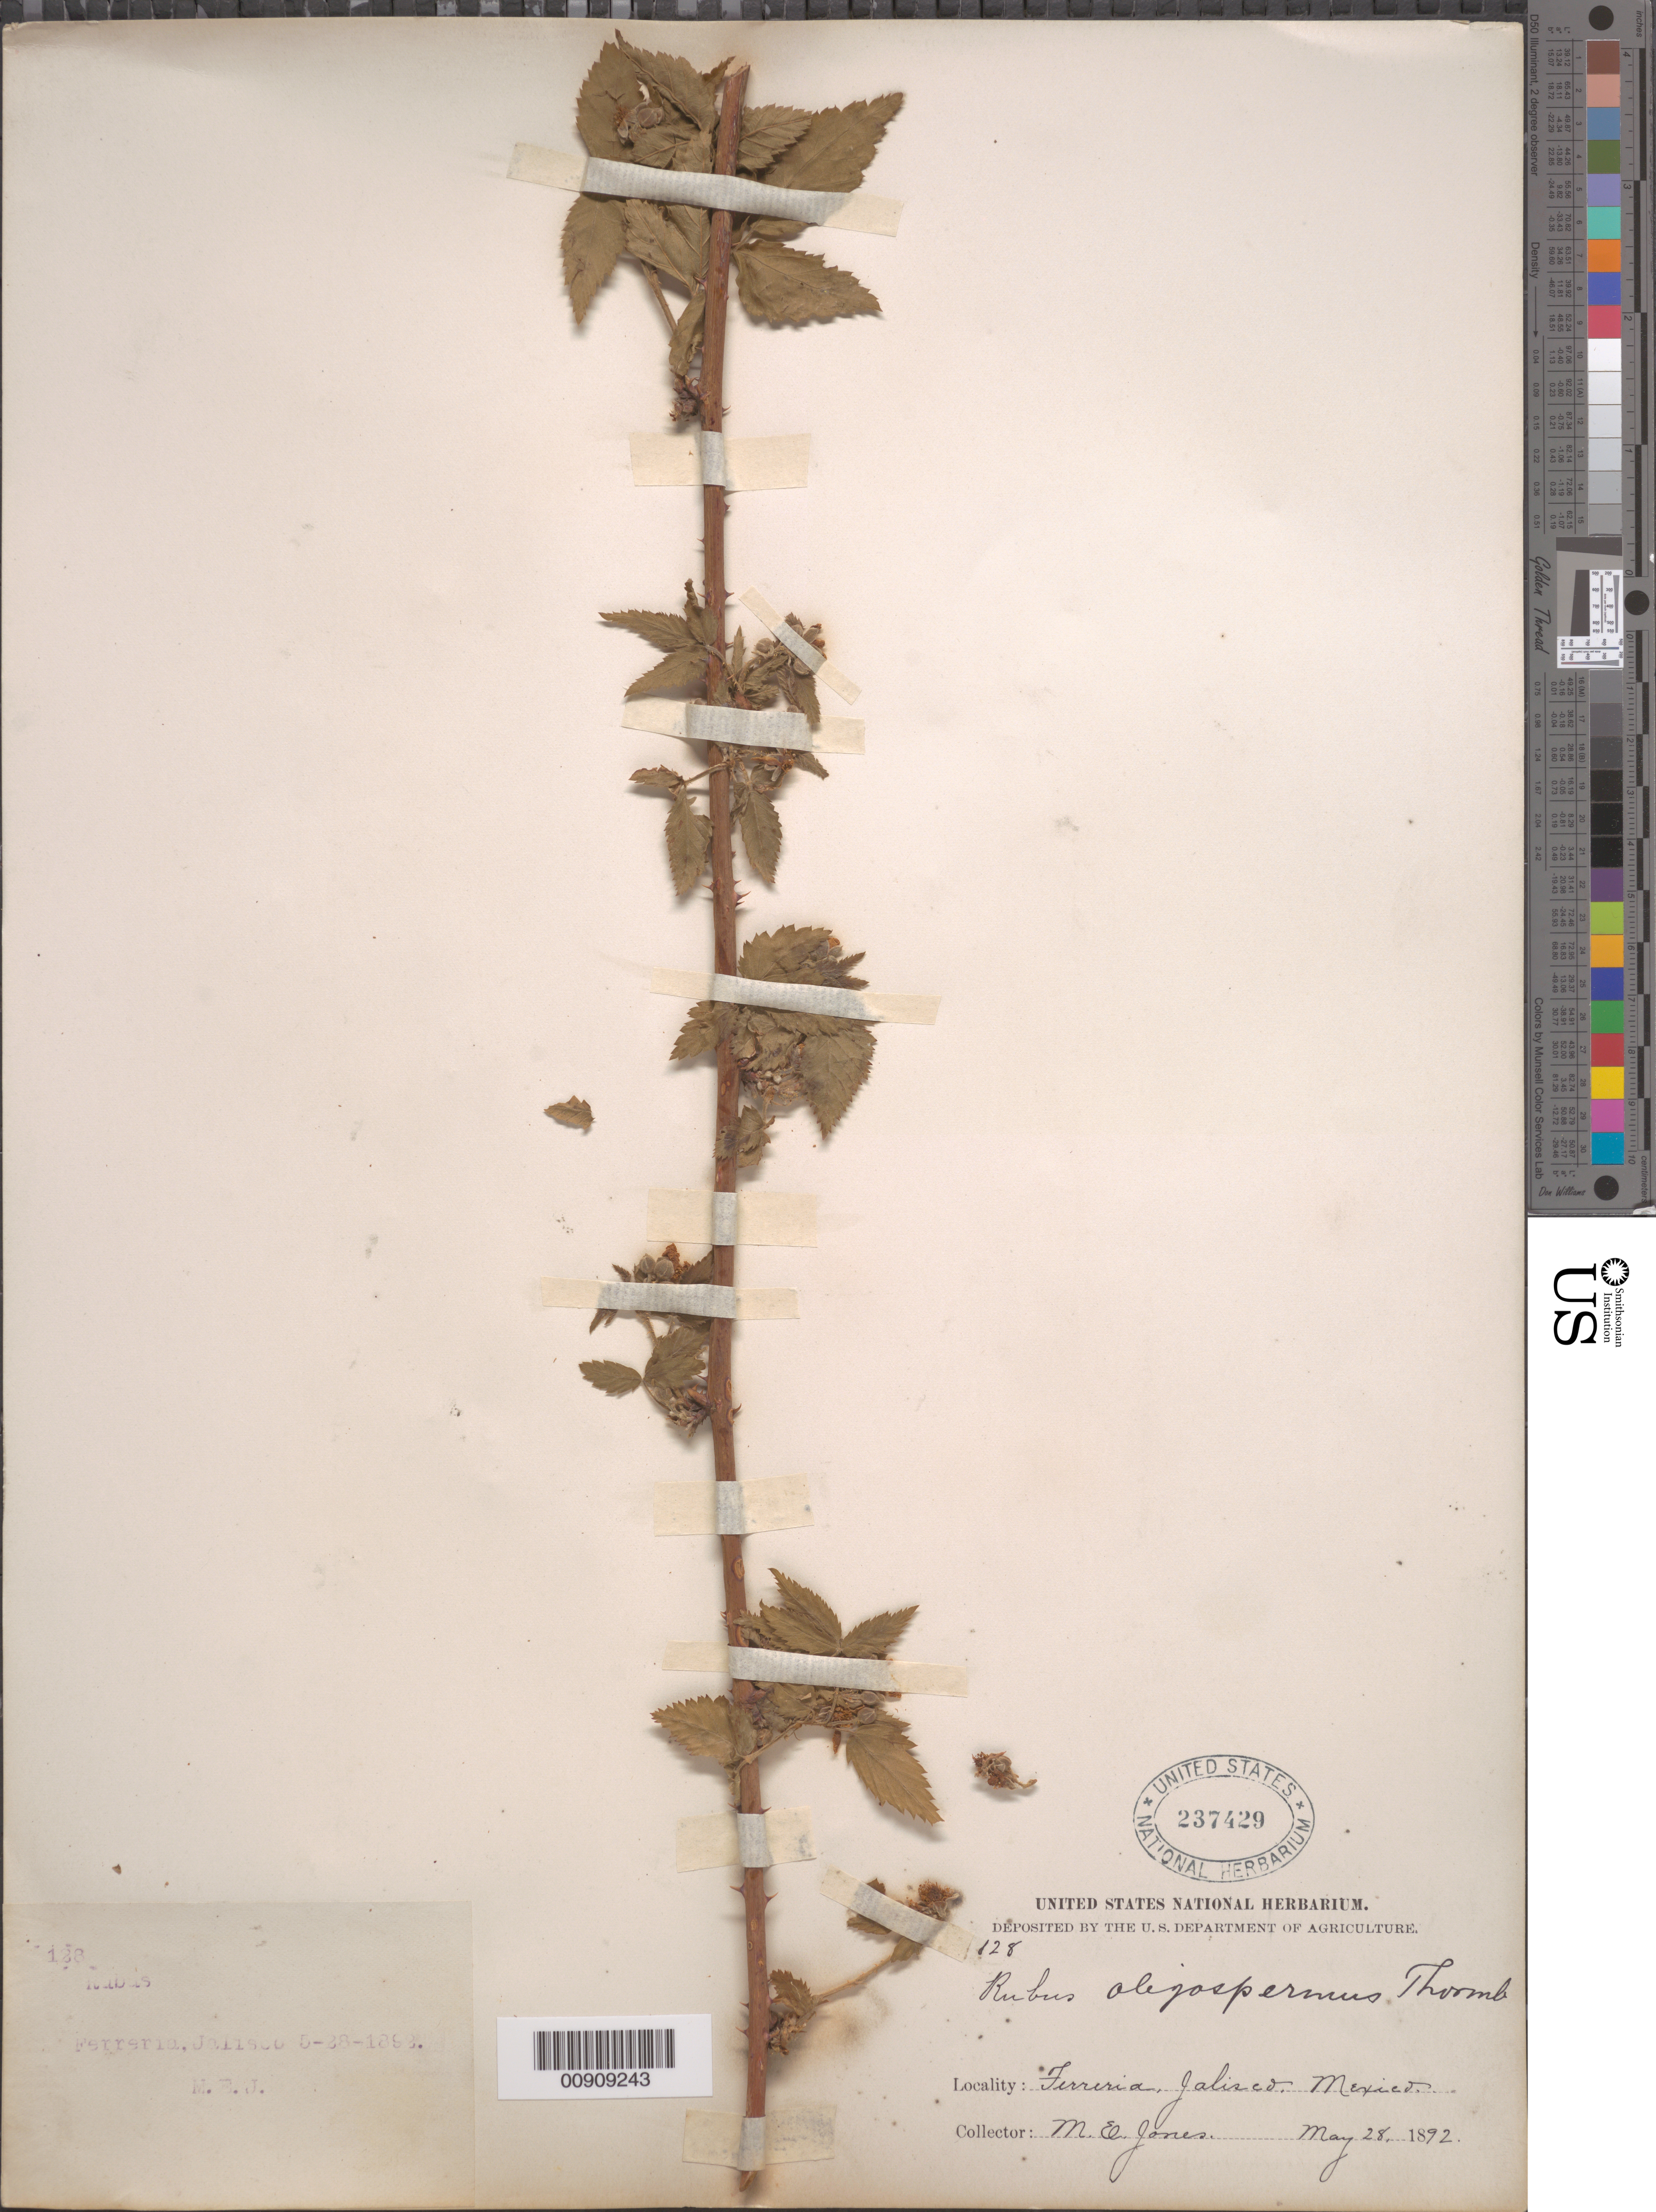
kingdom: Plantae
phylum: Tracheophyta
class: Magnoliopsida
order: Rosales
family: Rosaceae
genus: Rubus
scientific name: Rubus oligospermus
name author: Thornber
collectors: M. E. Jones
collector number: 128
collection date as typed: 28 May 1892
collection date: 1892-05-28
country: Mexico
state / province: Jalisco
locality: Ferreria, Jalisco.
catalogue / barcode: US 237429